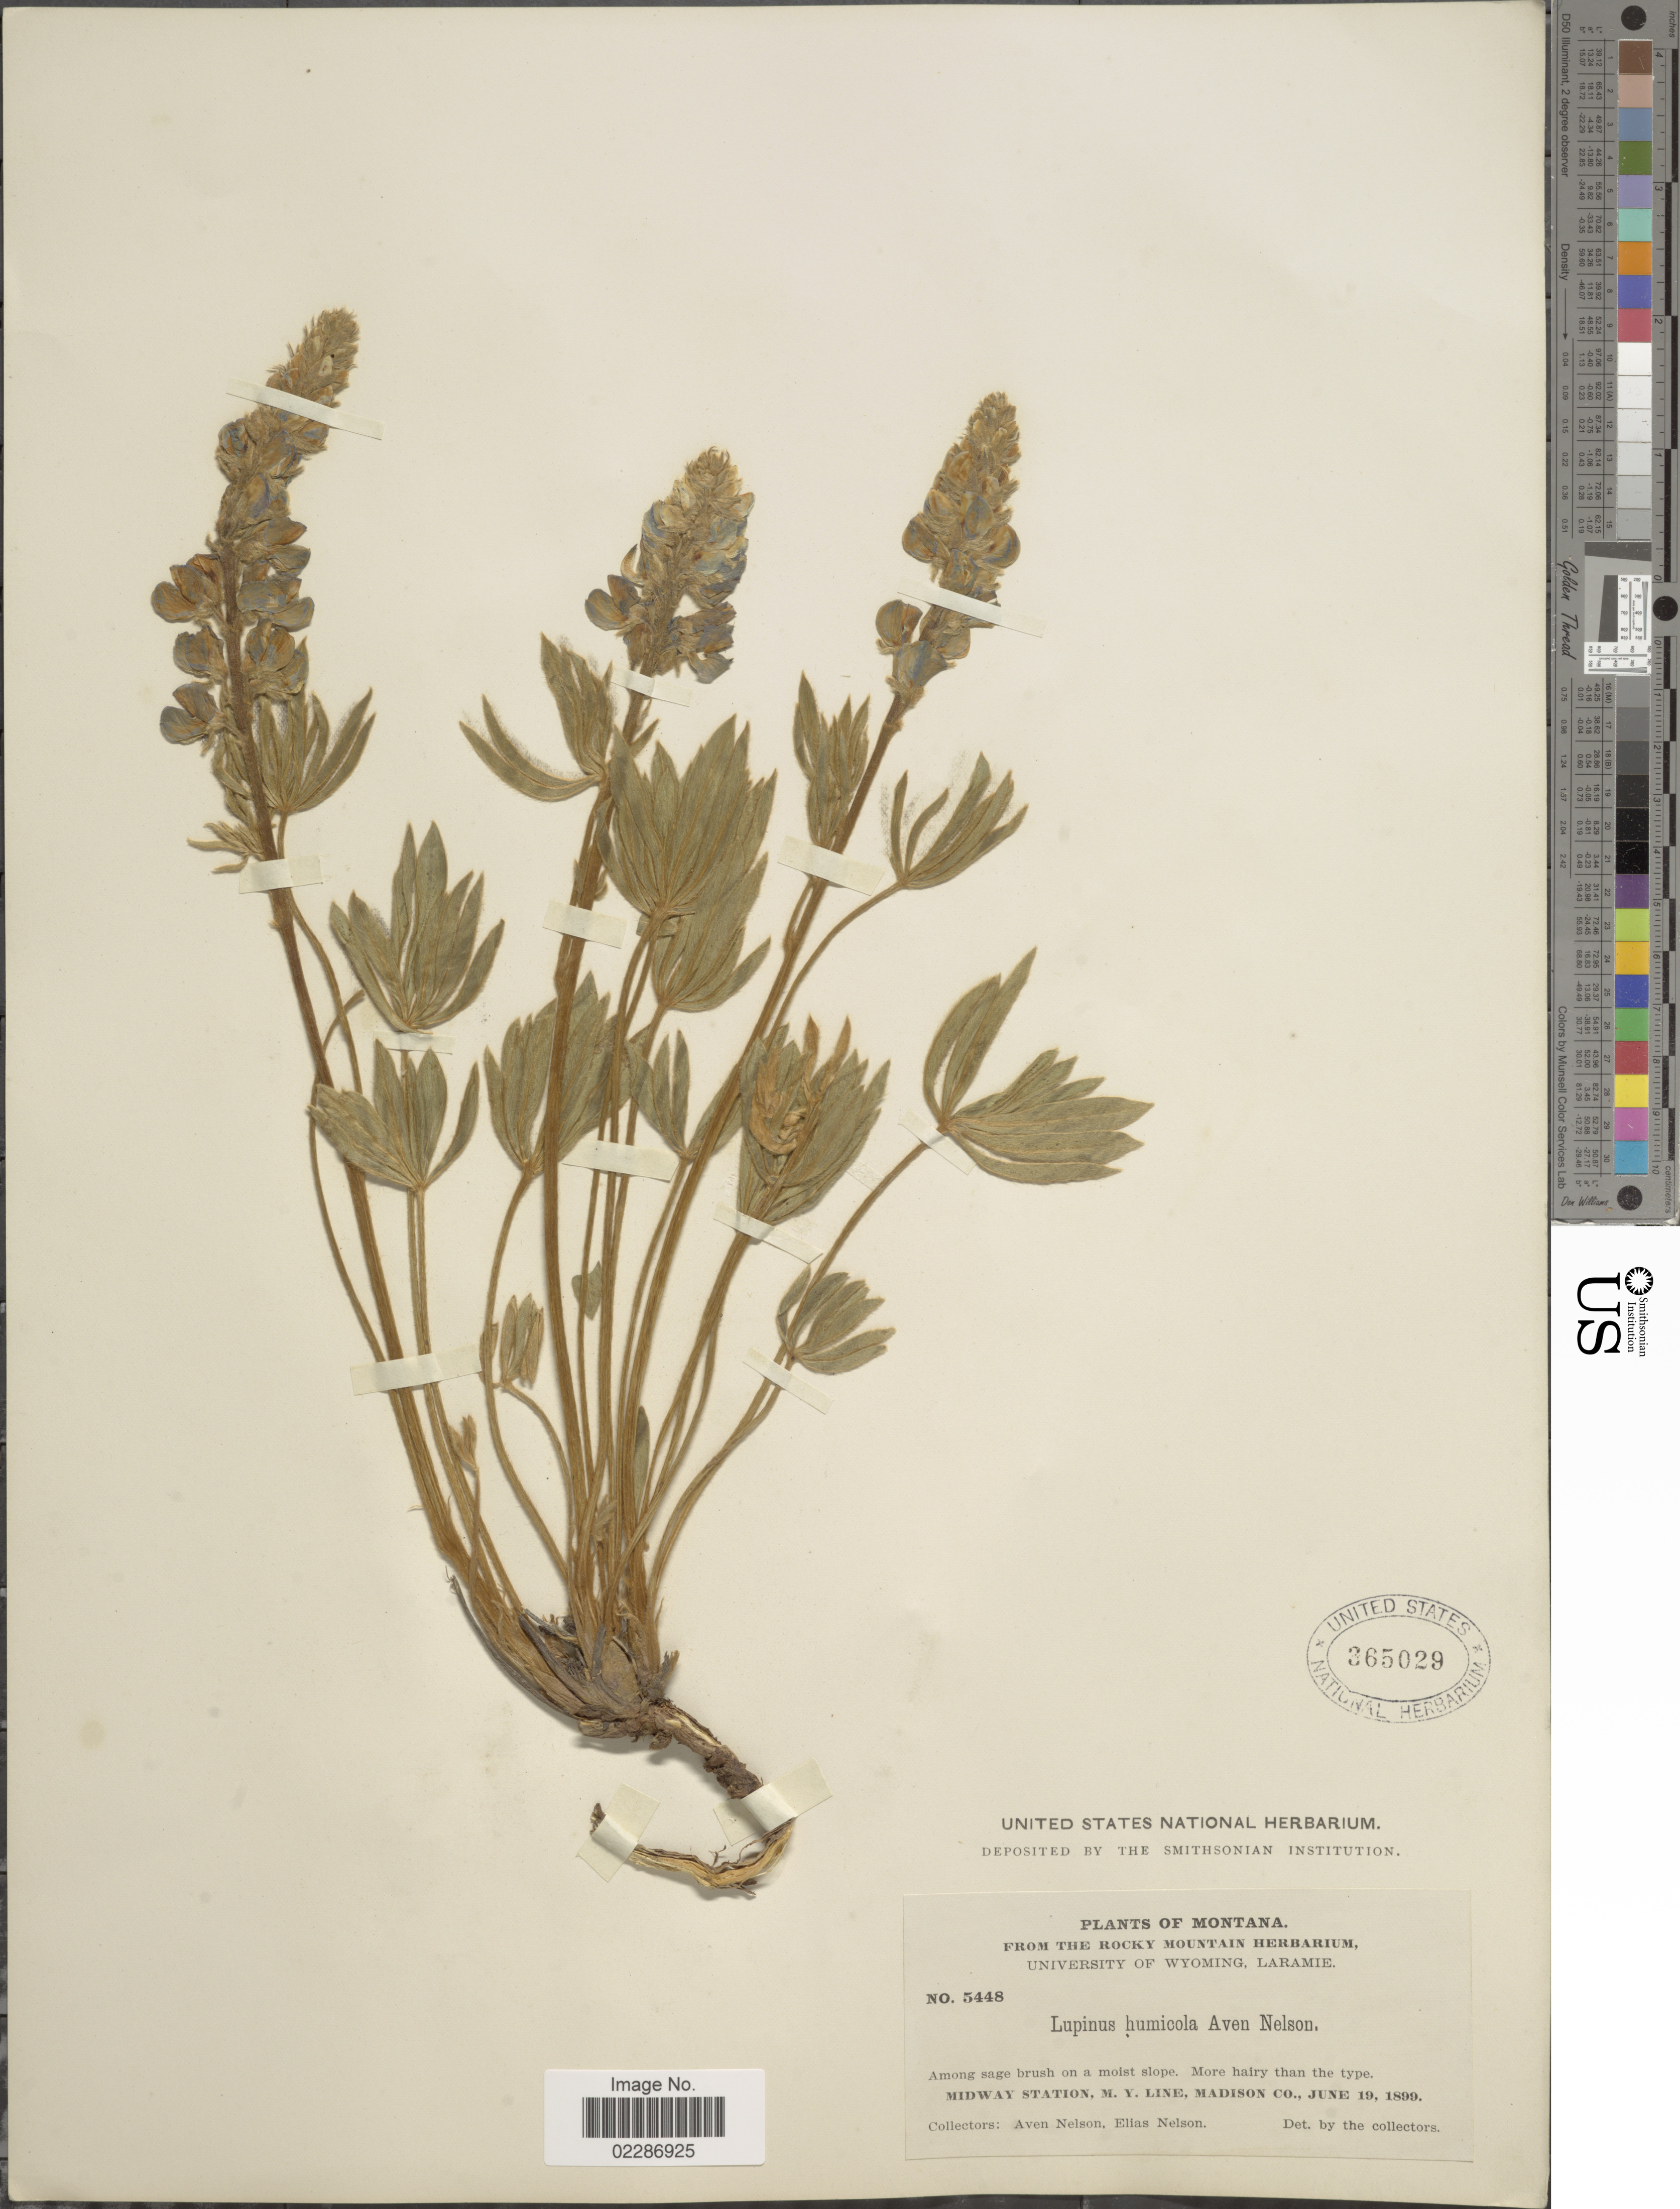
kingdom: Plantae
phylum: Tracheophyta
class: Magnoliopsida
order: Fabales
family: Fabaceae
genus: Lupinus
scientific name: Lupinus wyethii subsp. wyethii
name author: S. Watson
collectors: A. Nelson & E. Nelson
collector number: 5448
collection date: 1899-06-19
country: United States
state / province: Montana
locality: Midway Station, M.Y. Line, Madison Co.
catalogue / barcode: US 365029